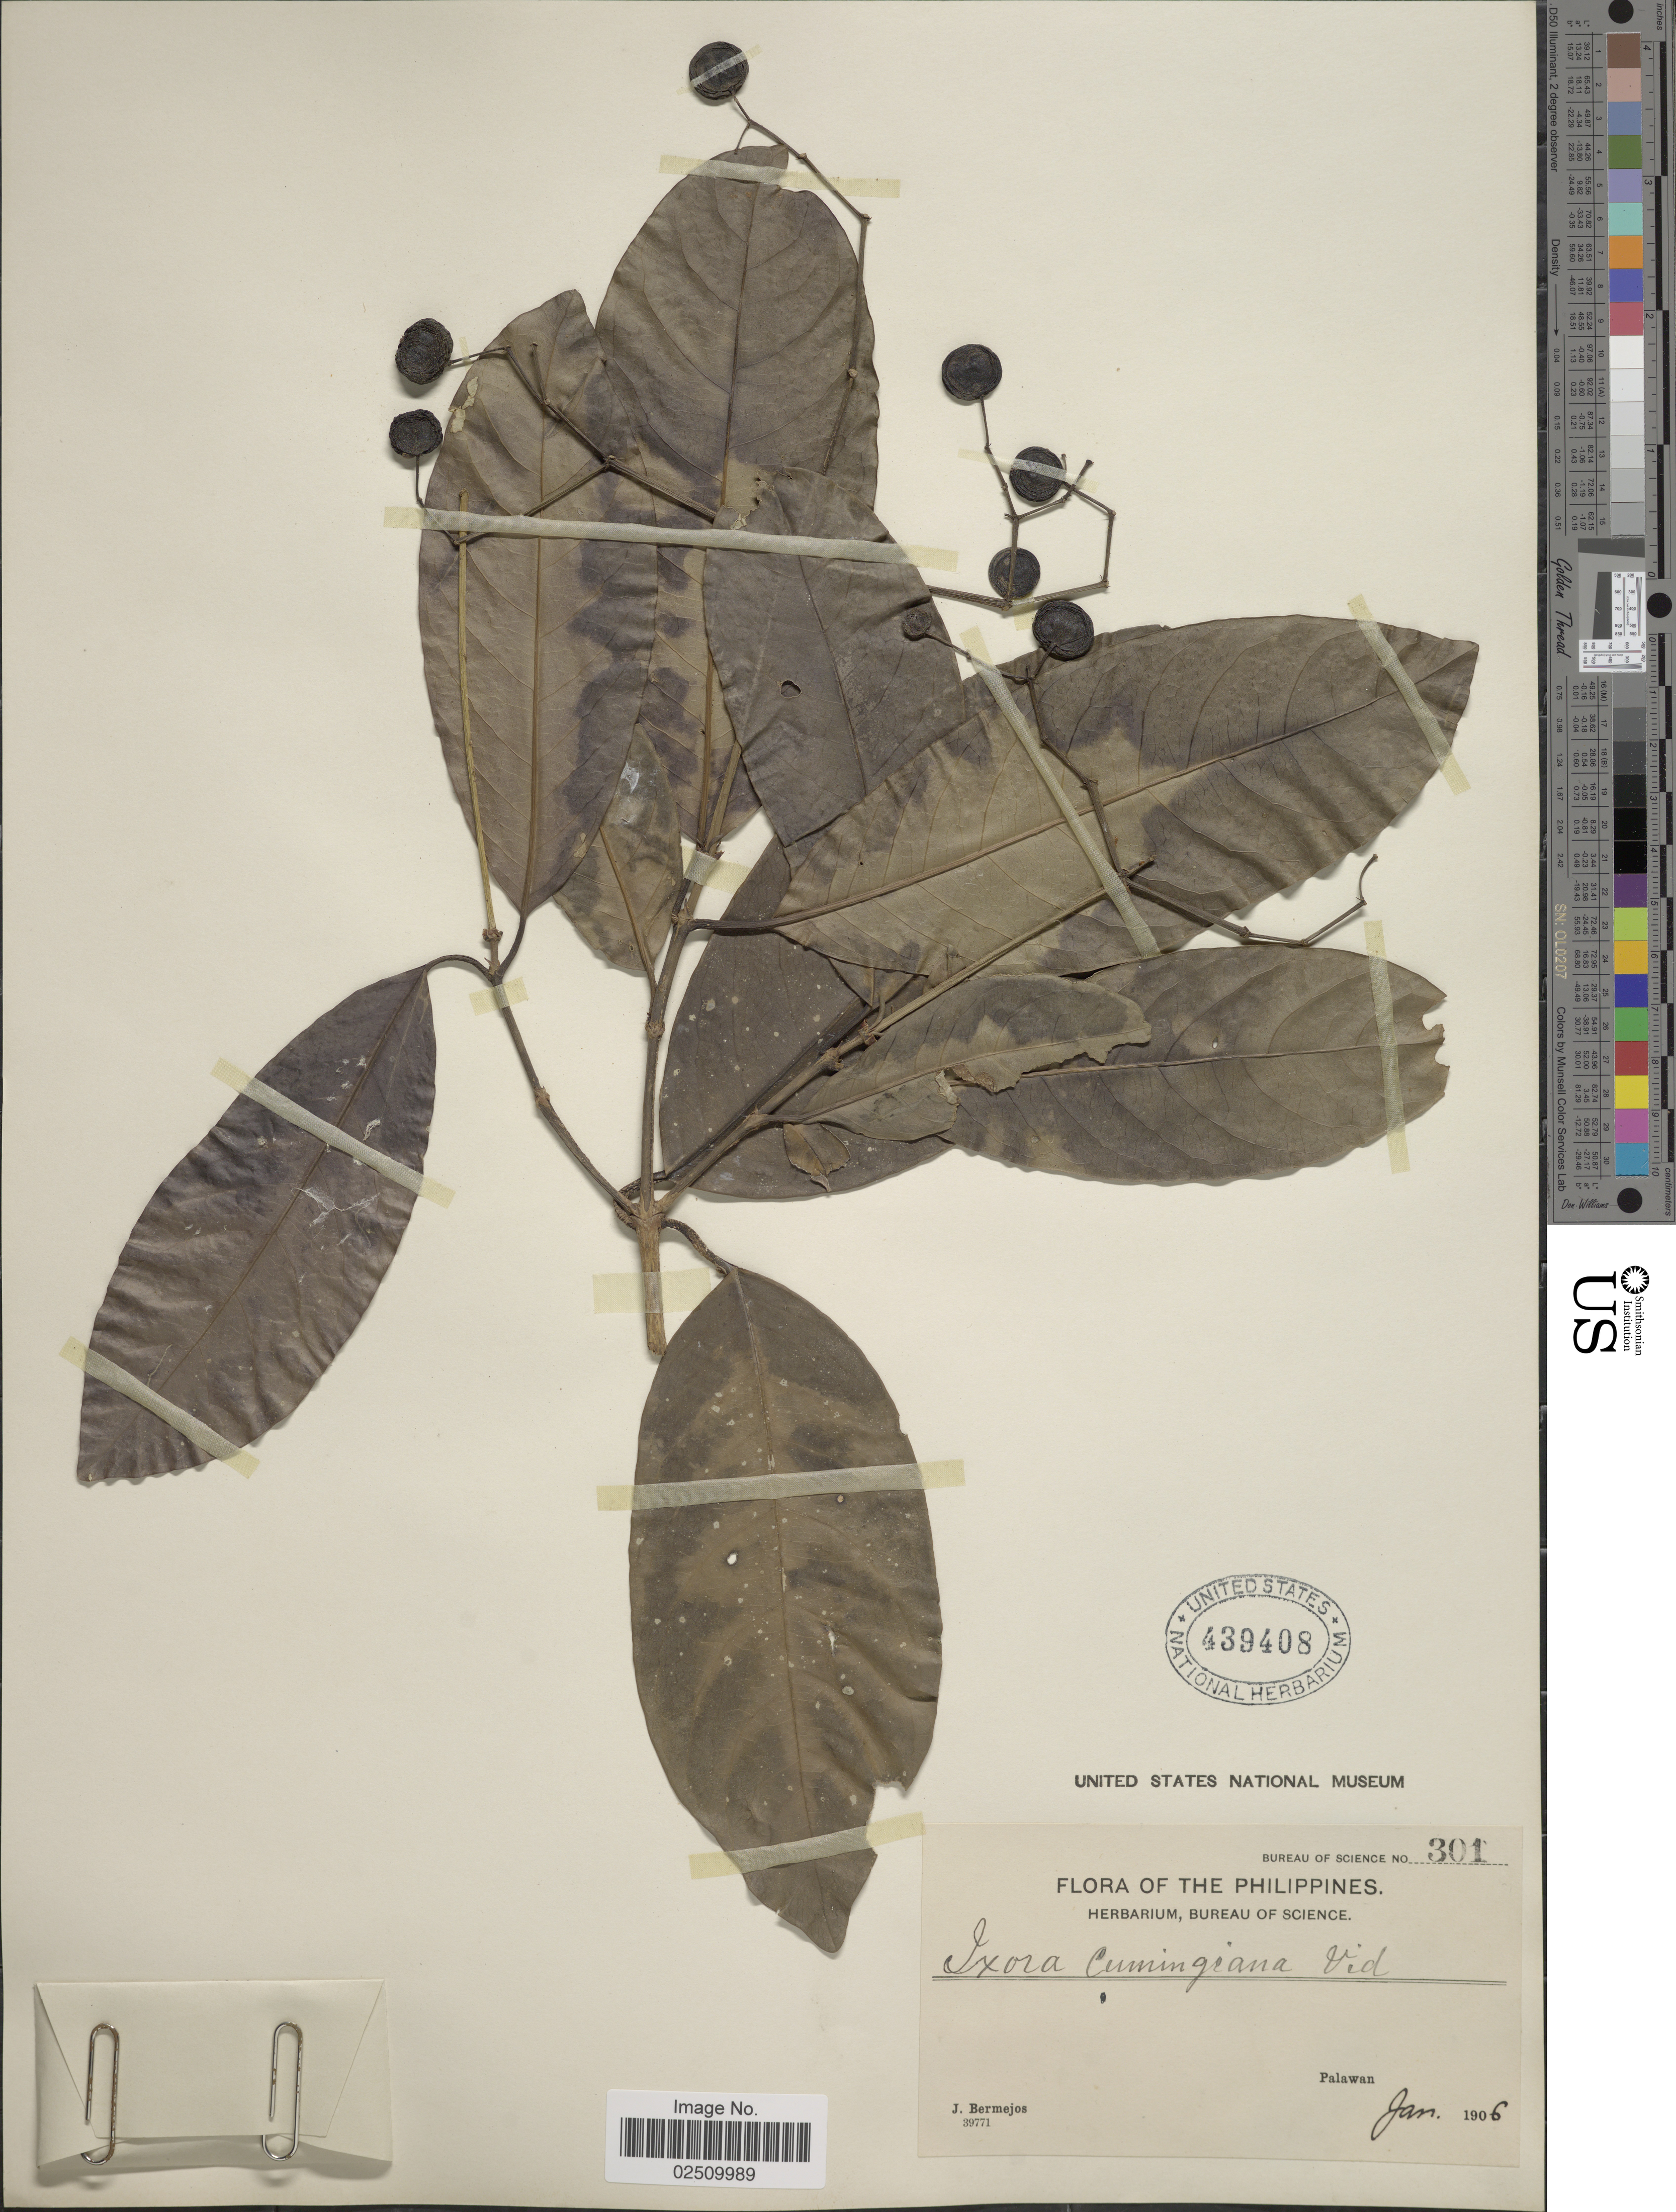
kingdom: Plantae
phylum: Tracheophyta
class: Magnoliopsida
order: Gentianales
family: Rubiaceae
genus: Ixora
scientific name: Ixora cumingiana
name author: S. Vidal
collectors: J. Bermejos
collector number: Bureau of Science 301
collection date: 1906-01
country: Philippines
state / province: Mimaropa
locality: Palawan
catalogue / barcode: US 439408